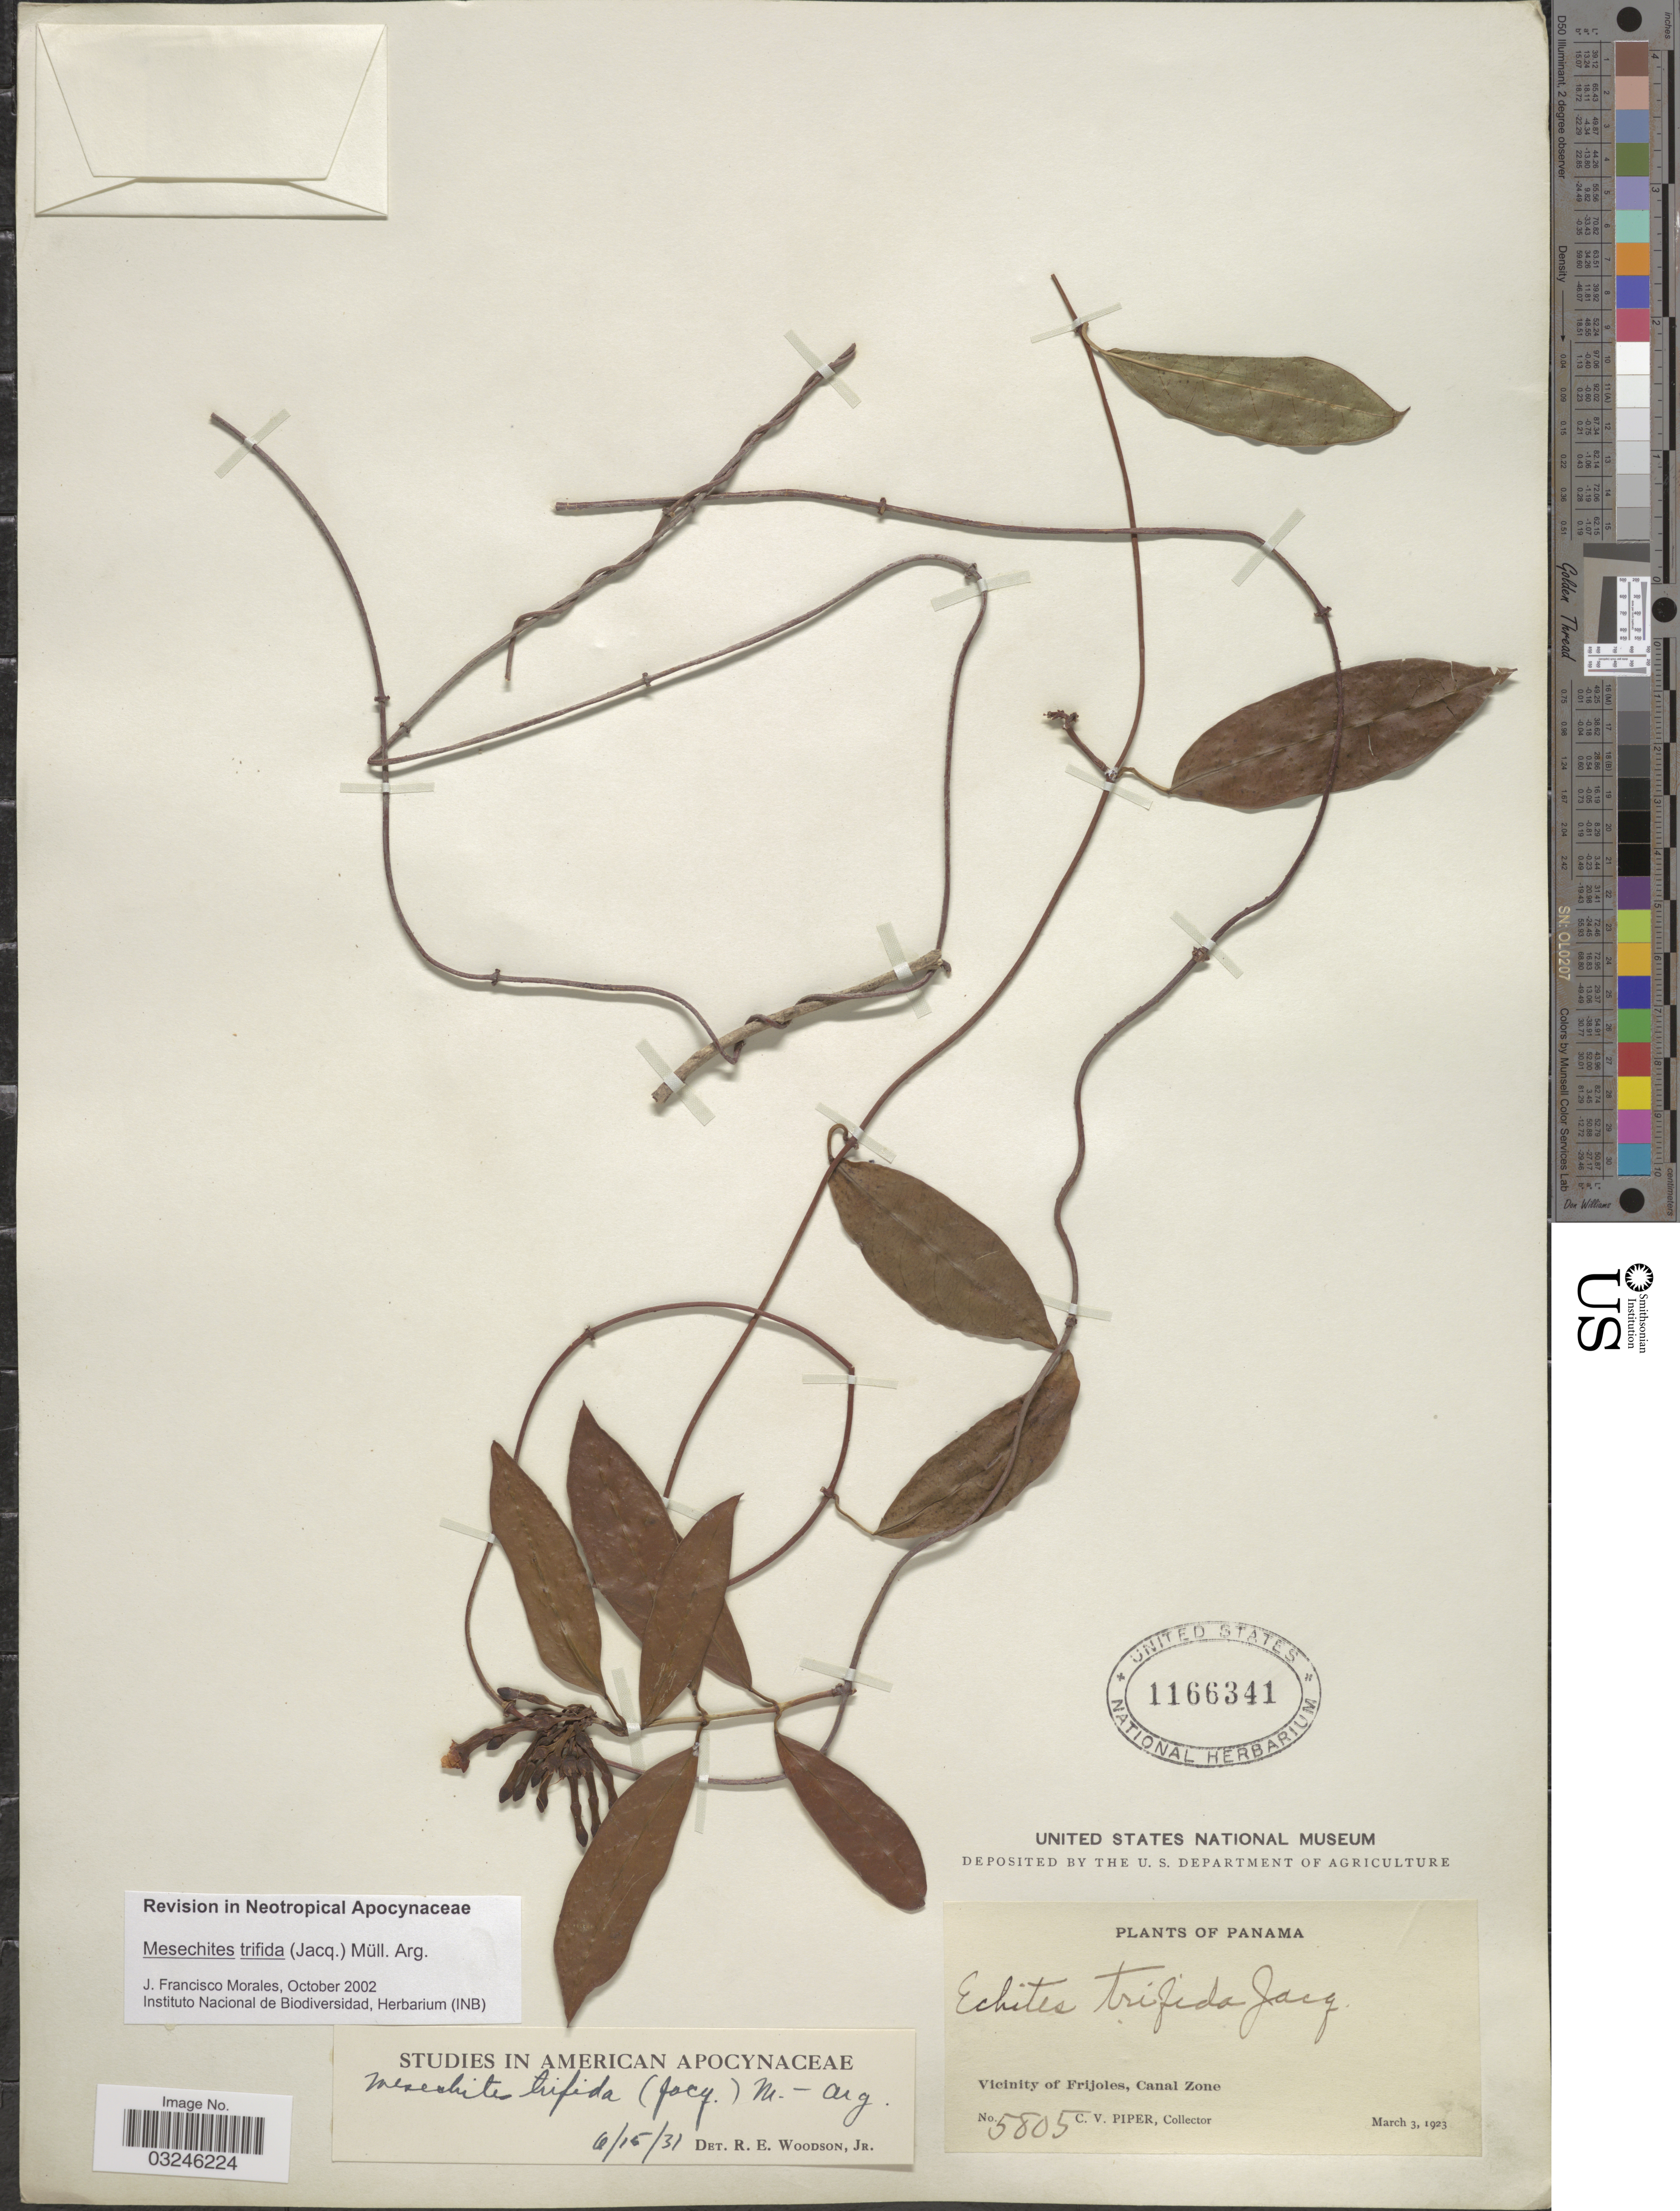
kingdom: Plantae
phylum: Tracheophyta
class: Magnoliopsida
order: Gentianales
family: Apocynaceae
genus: Mesechites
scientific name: Mesechites trifidus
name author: (Jacq.) Müll. Arg.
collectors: C. V. Piper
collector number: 5805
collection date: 1923-03-03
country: Panama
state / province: Colón / Panamá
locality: Vicinity of Frijoles, Canal Zone.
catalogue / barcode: US 1166341